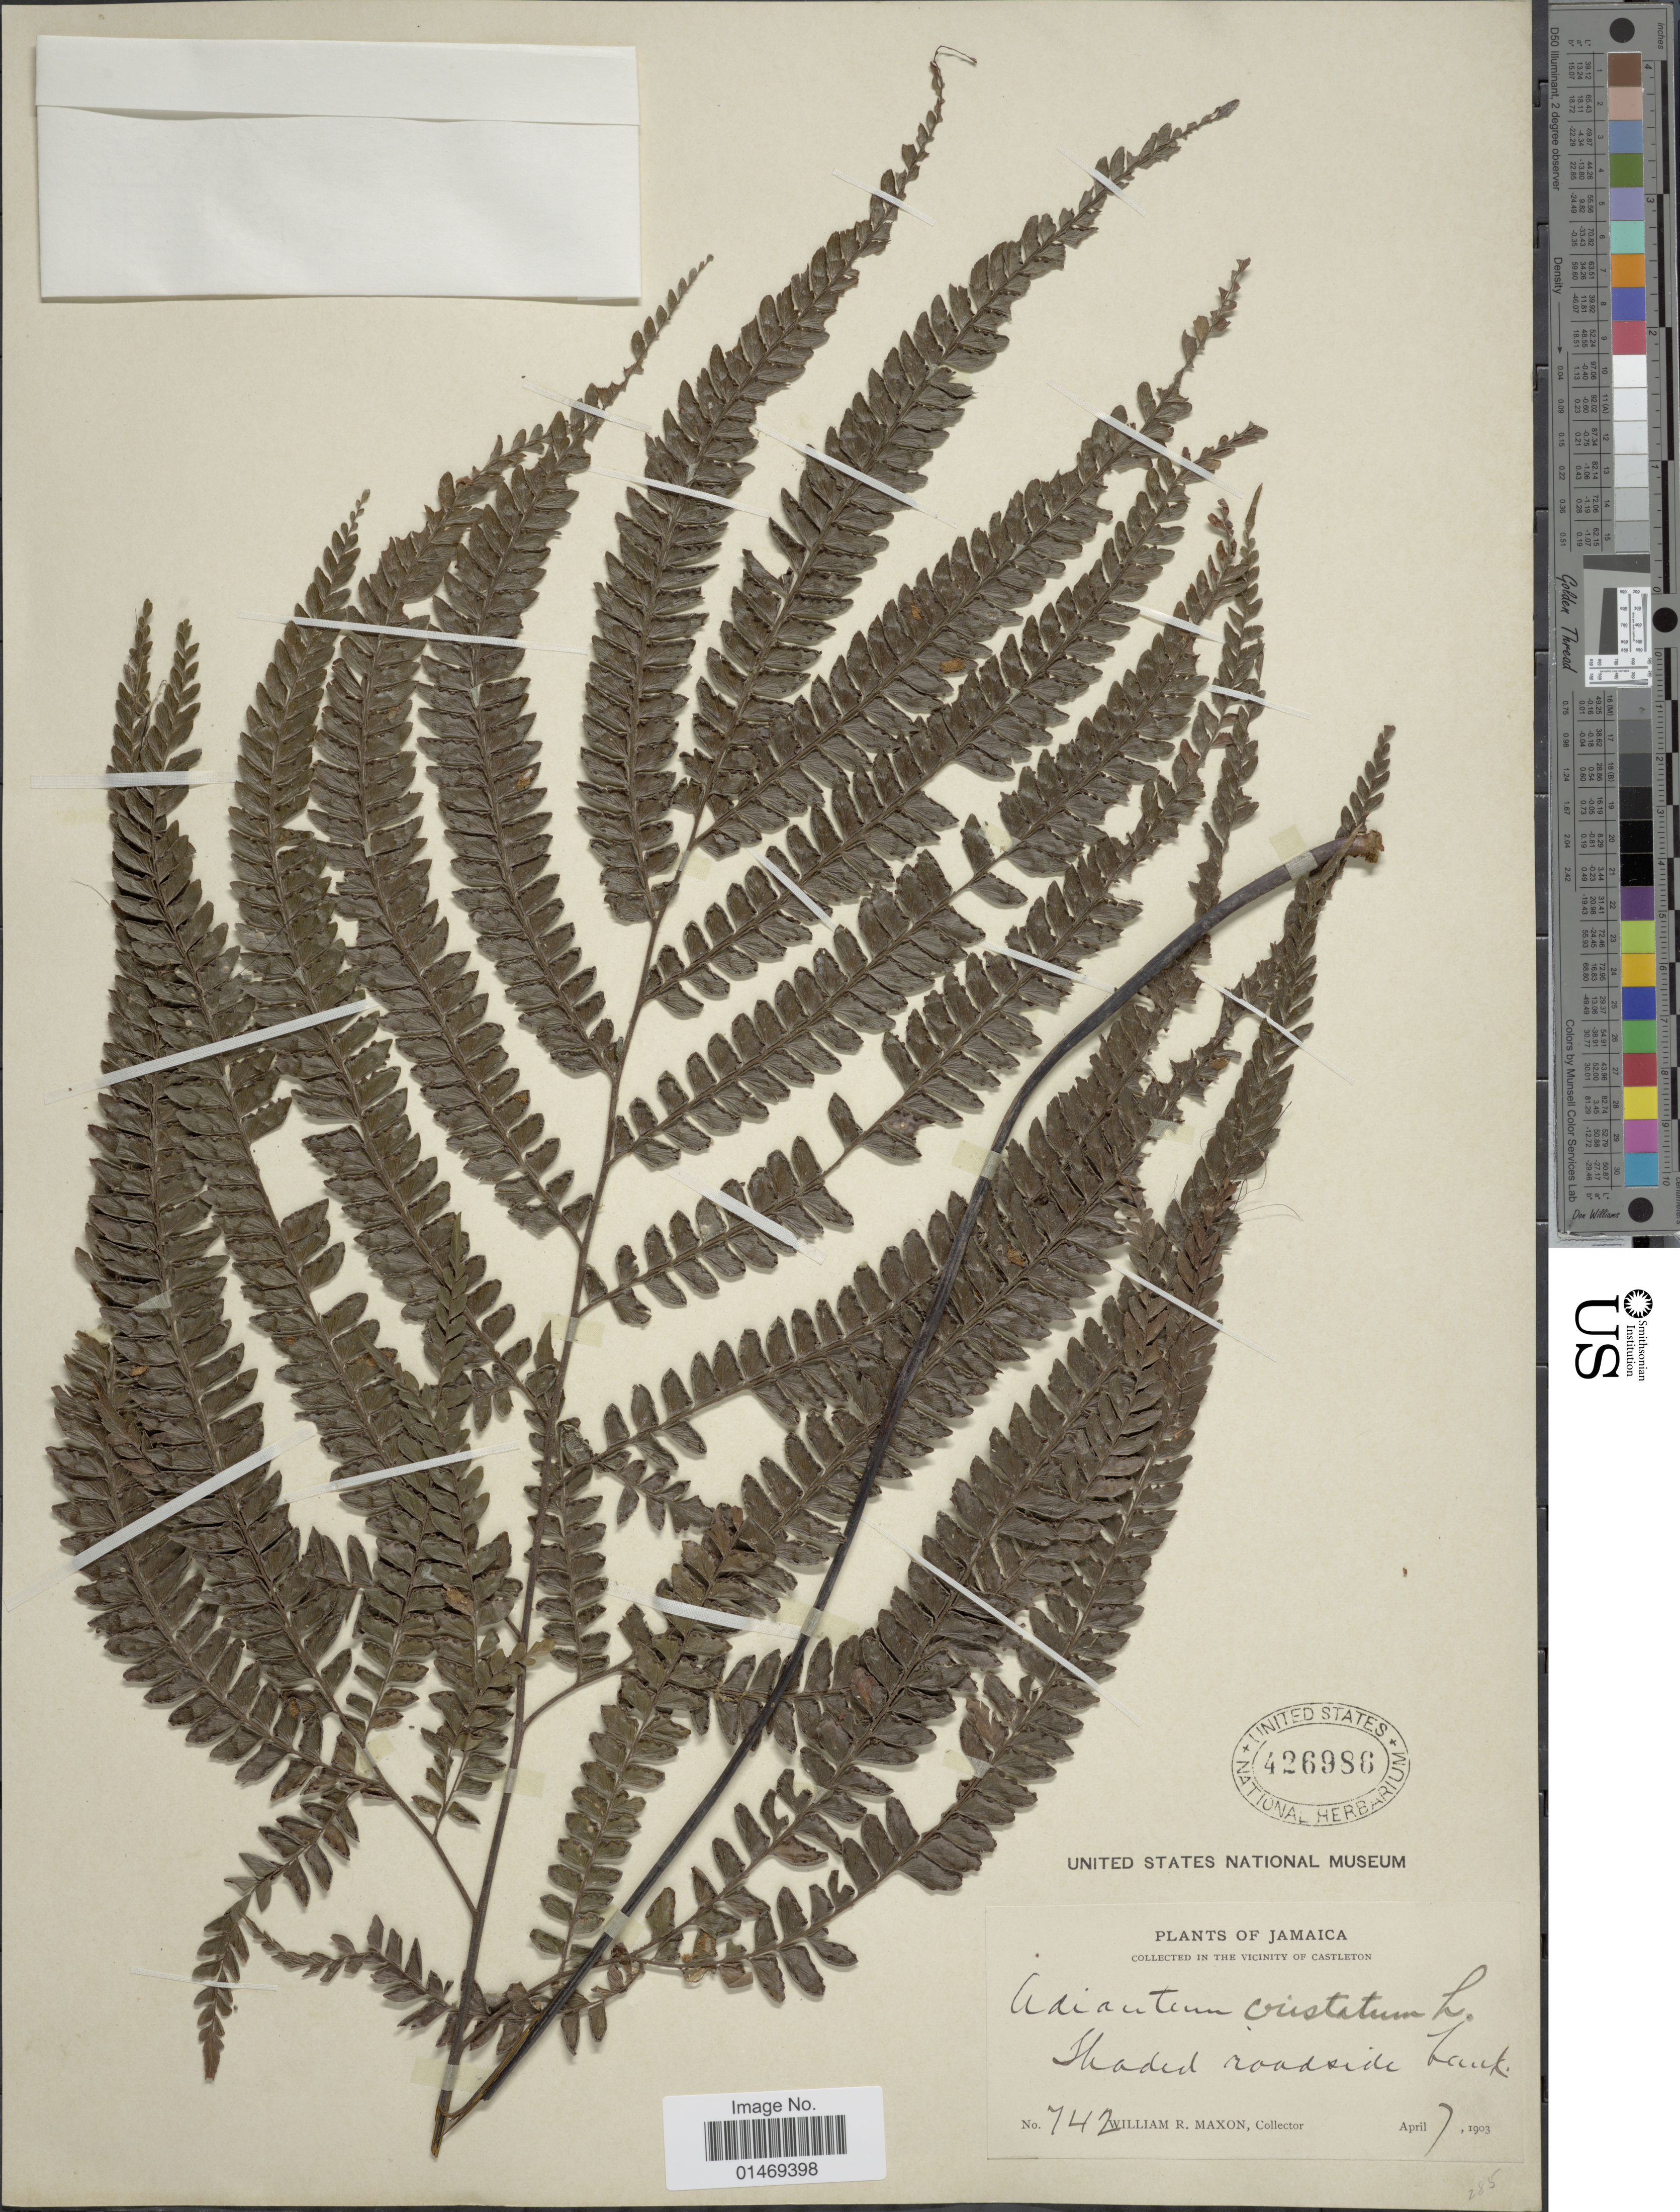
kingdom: Plantae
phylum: Tracheophyta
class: Polypodiopsida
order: Polypodiales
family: Pteridaceae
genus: Adiantum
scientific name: Adiantum pyramidale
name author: (L.) Willd.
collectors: W. R. Maxon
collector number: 742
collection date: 1903-04-07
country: Jamaica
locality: In the vicinity of Castleton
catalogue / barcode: US 426986